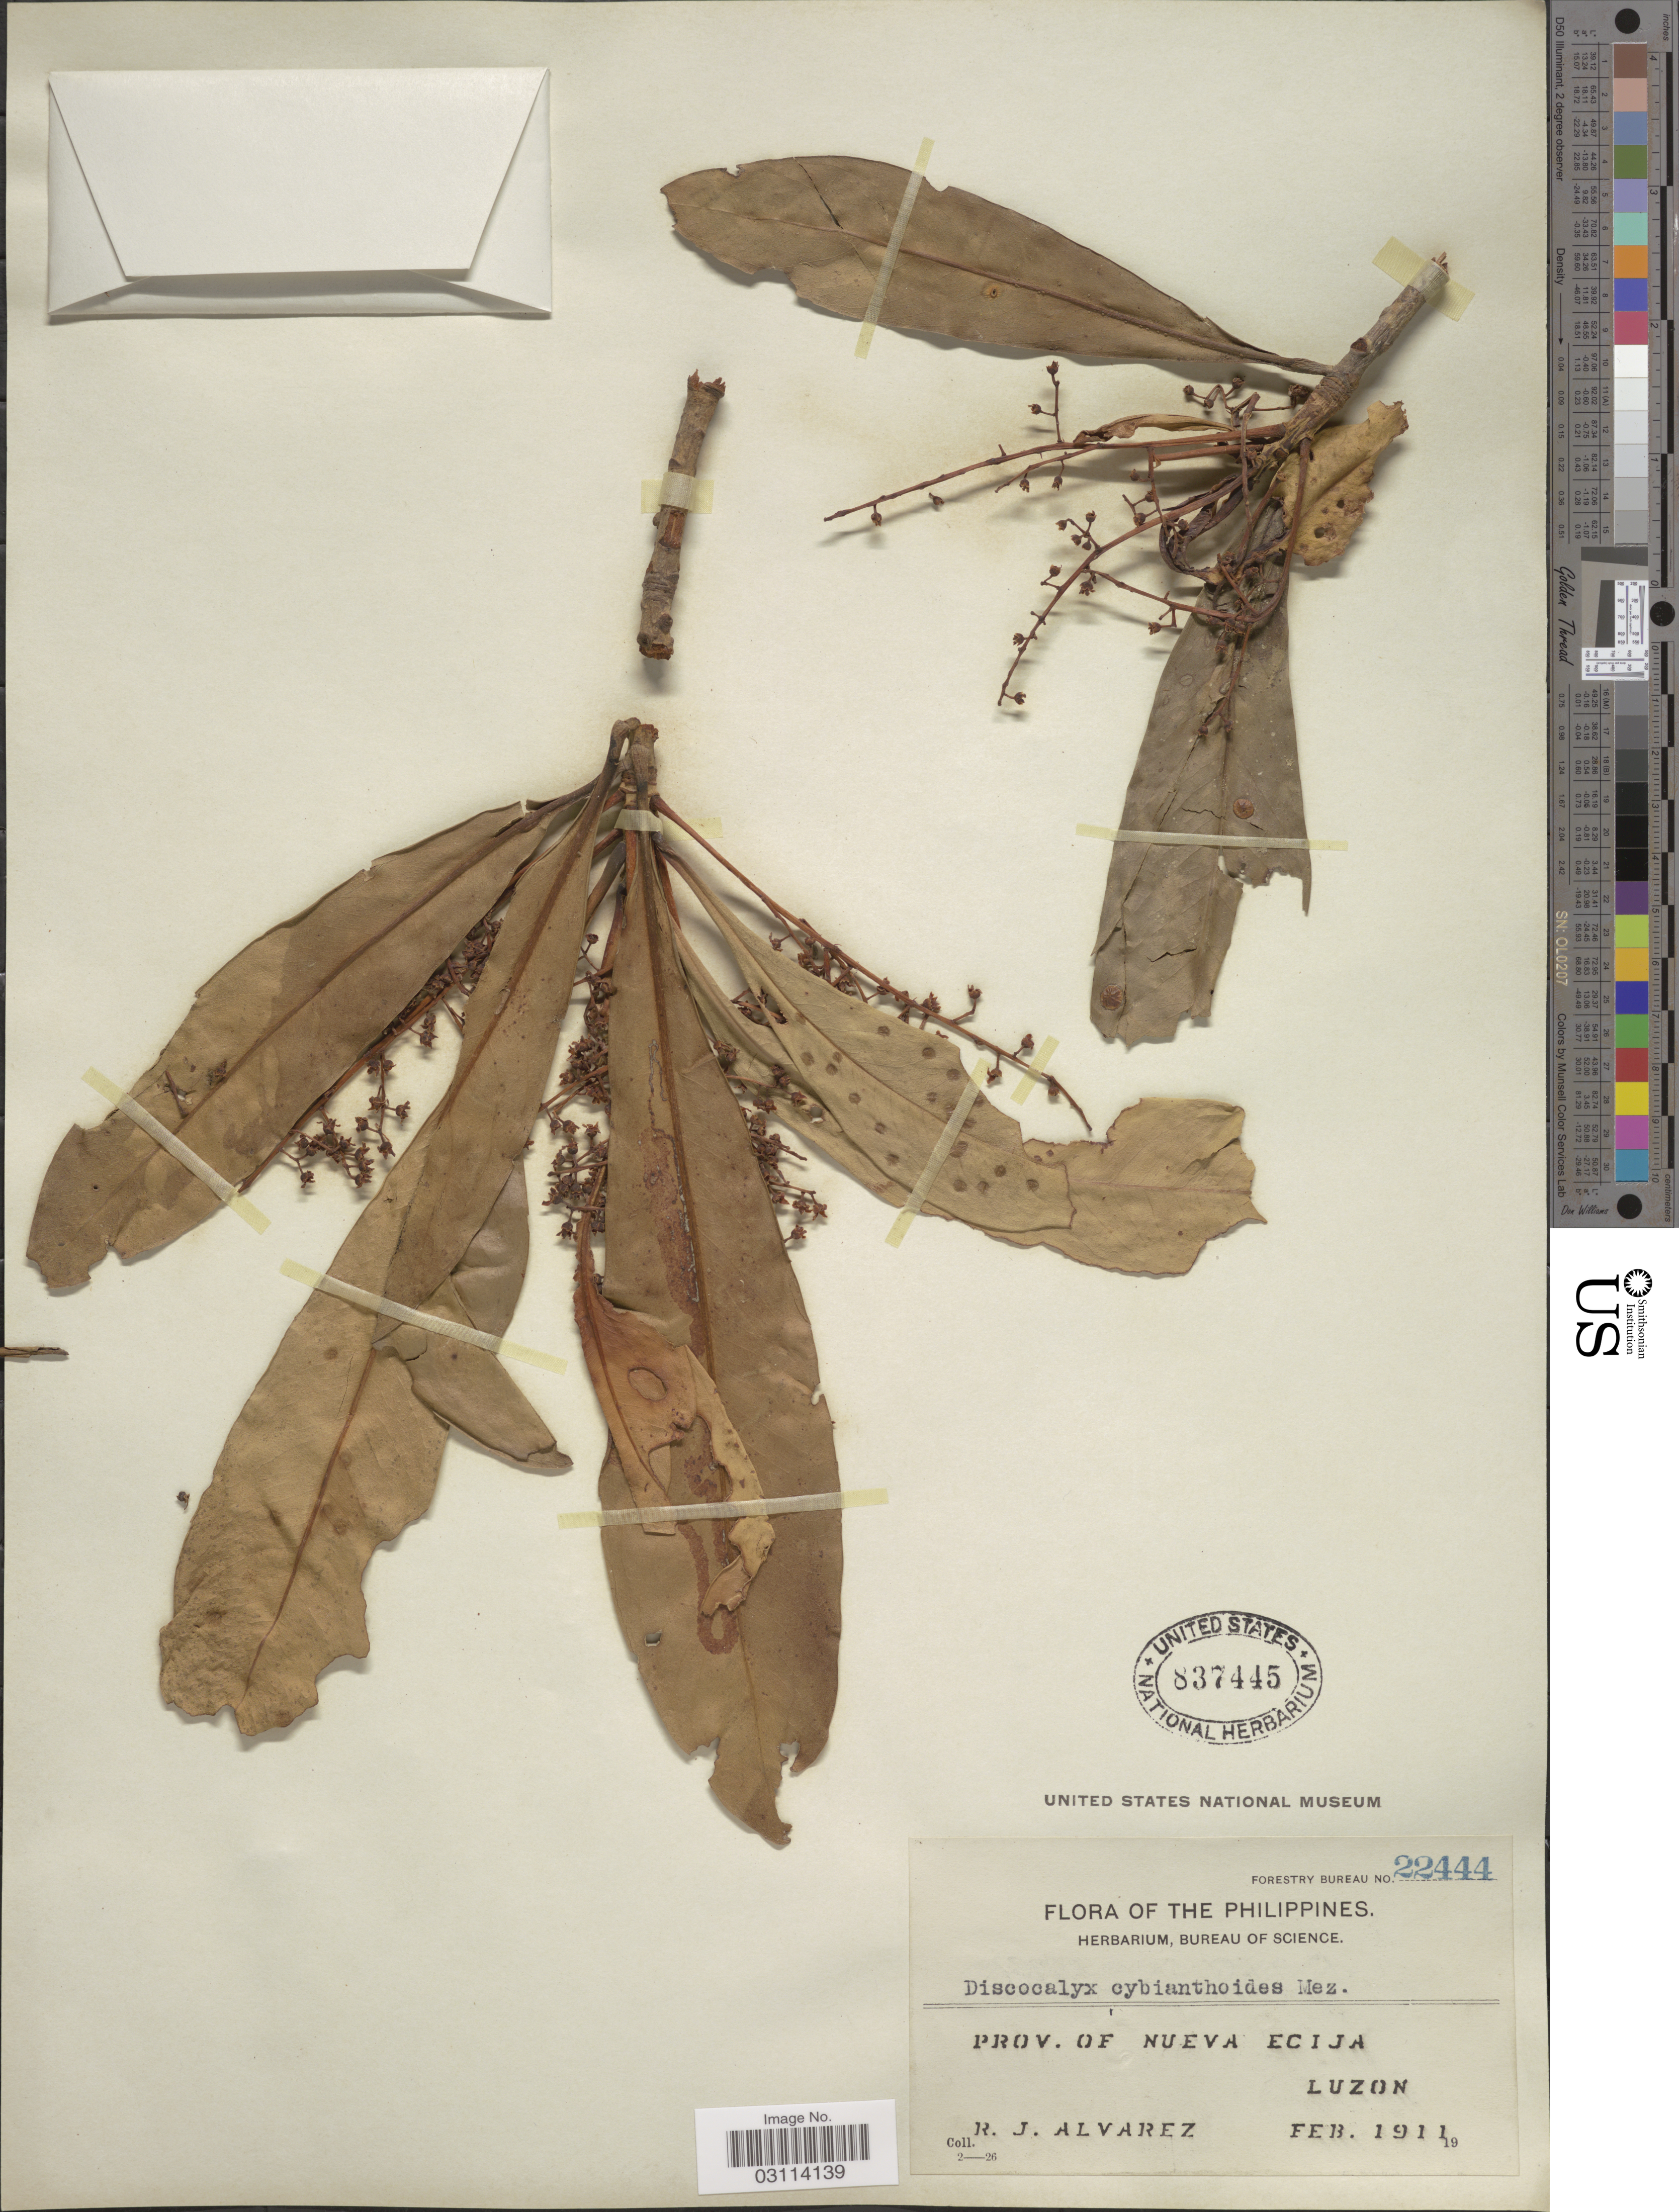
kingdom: Plantae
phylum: Tracheophyta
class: Magnoliopsida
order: Ericales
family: Primulaceae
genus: Discocalyx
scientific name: Discocalyx cybianthoides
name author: (A. DC.) Mez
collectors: R. Alvarez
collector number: Forestry Bureau 22444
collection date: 1911-02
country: Philippines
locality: Prov. of Nueva Ecija, Luzon.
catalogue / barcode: US 837445